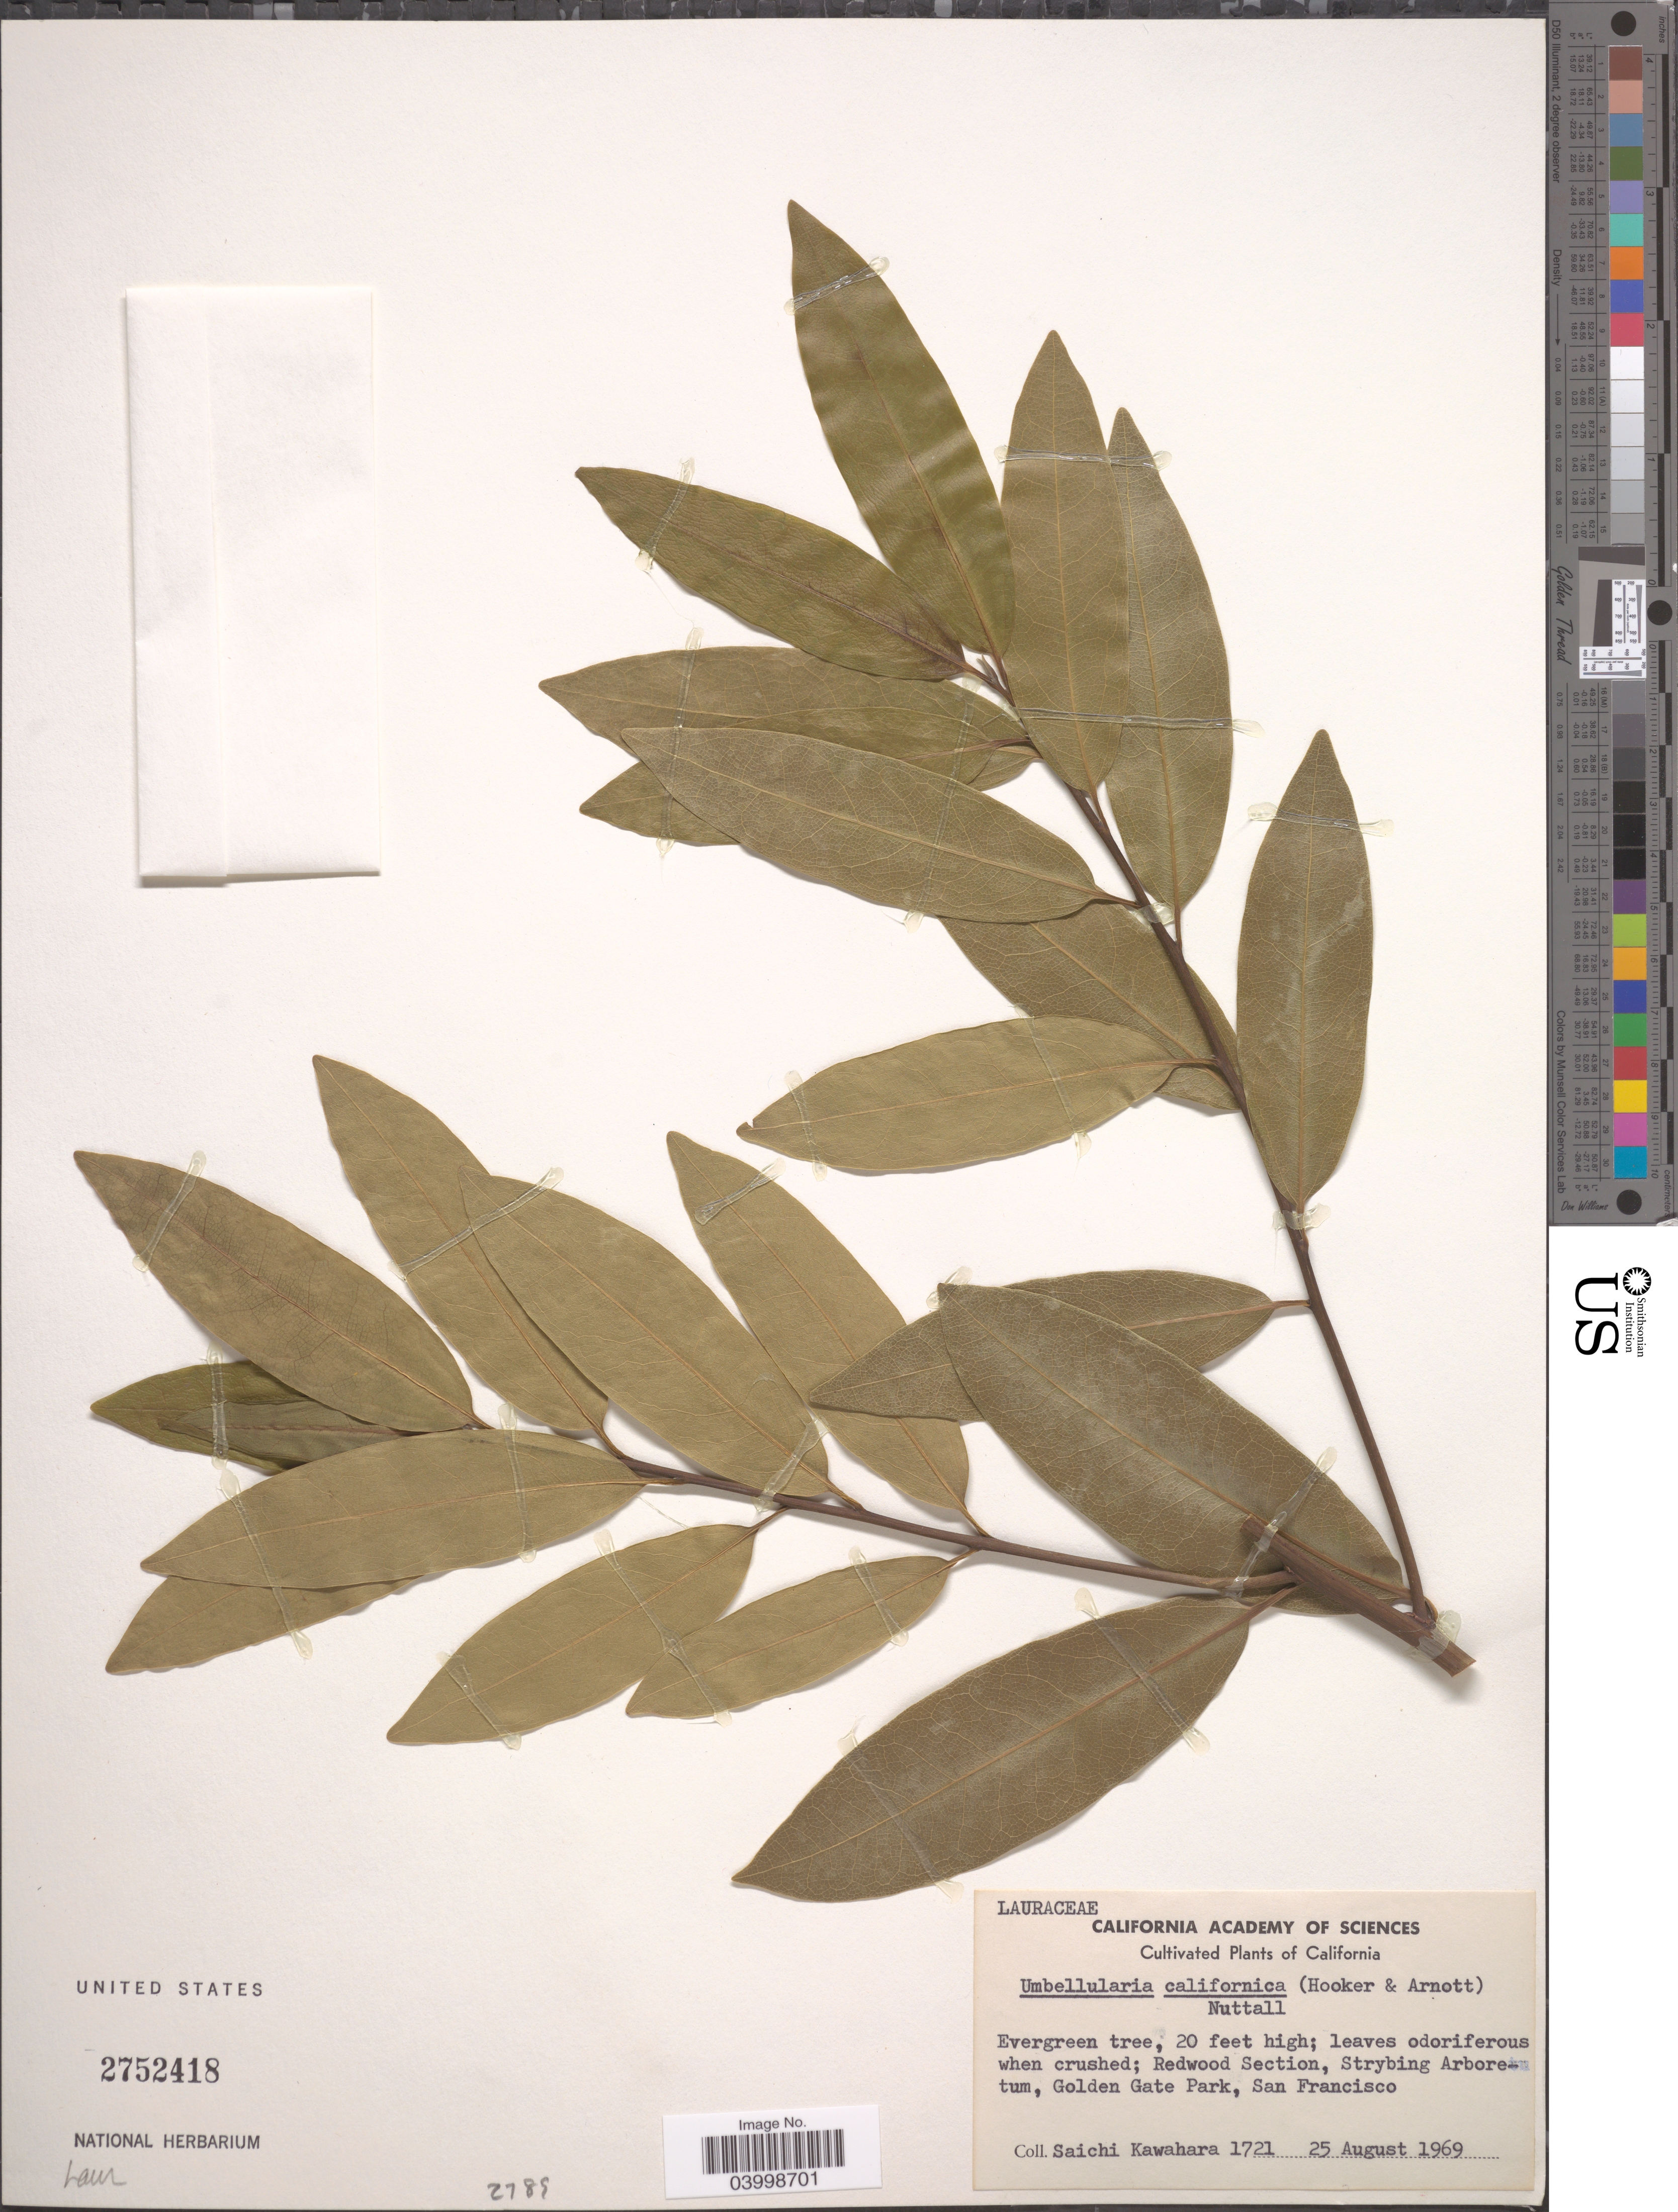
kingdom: Plantae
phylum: Tracheophyta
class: Magnoliopsida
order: Laurales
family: Lauraceae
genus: Umbellularia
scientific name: Umbellularia californica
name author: (Hook. & Arn.) Nutt.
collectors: S. Kawahara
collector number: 1721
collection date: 1969-08-25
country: United States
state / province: California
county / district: San Francisco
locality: Redwood Section, Strybing Arboretum, Golden Gate Park, San Francisco.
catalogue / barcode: US 2752418